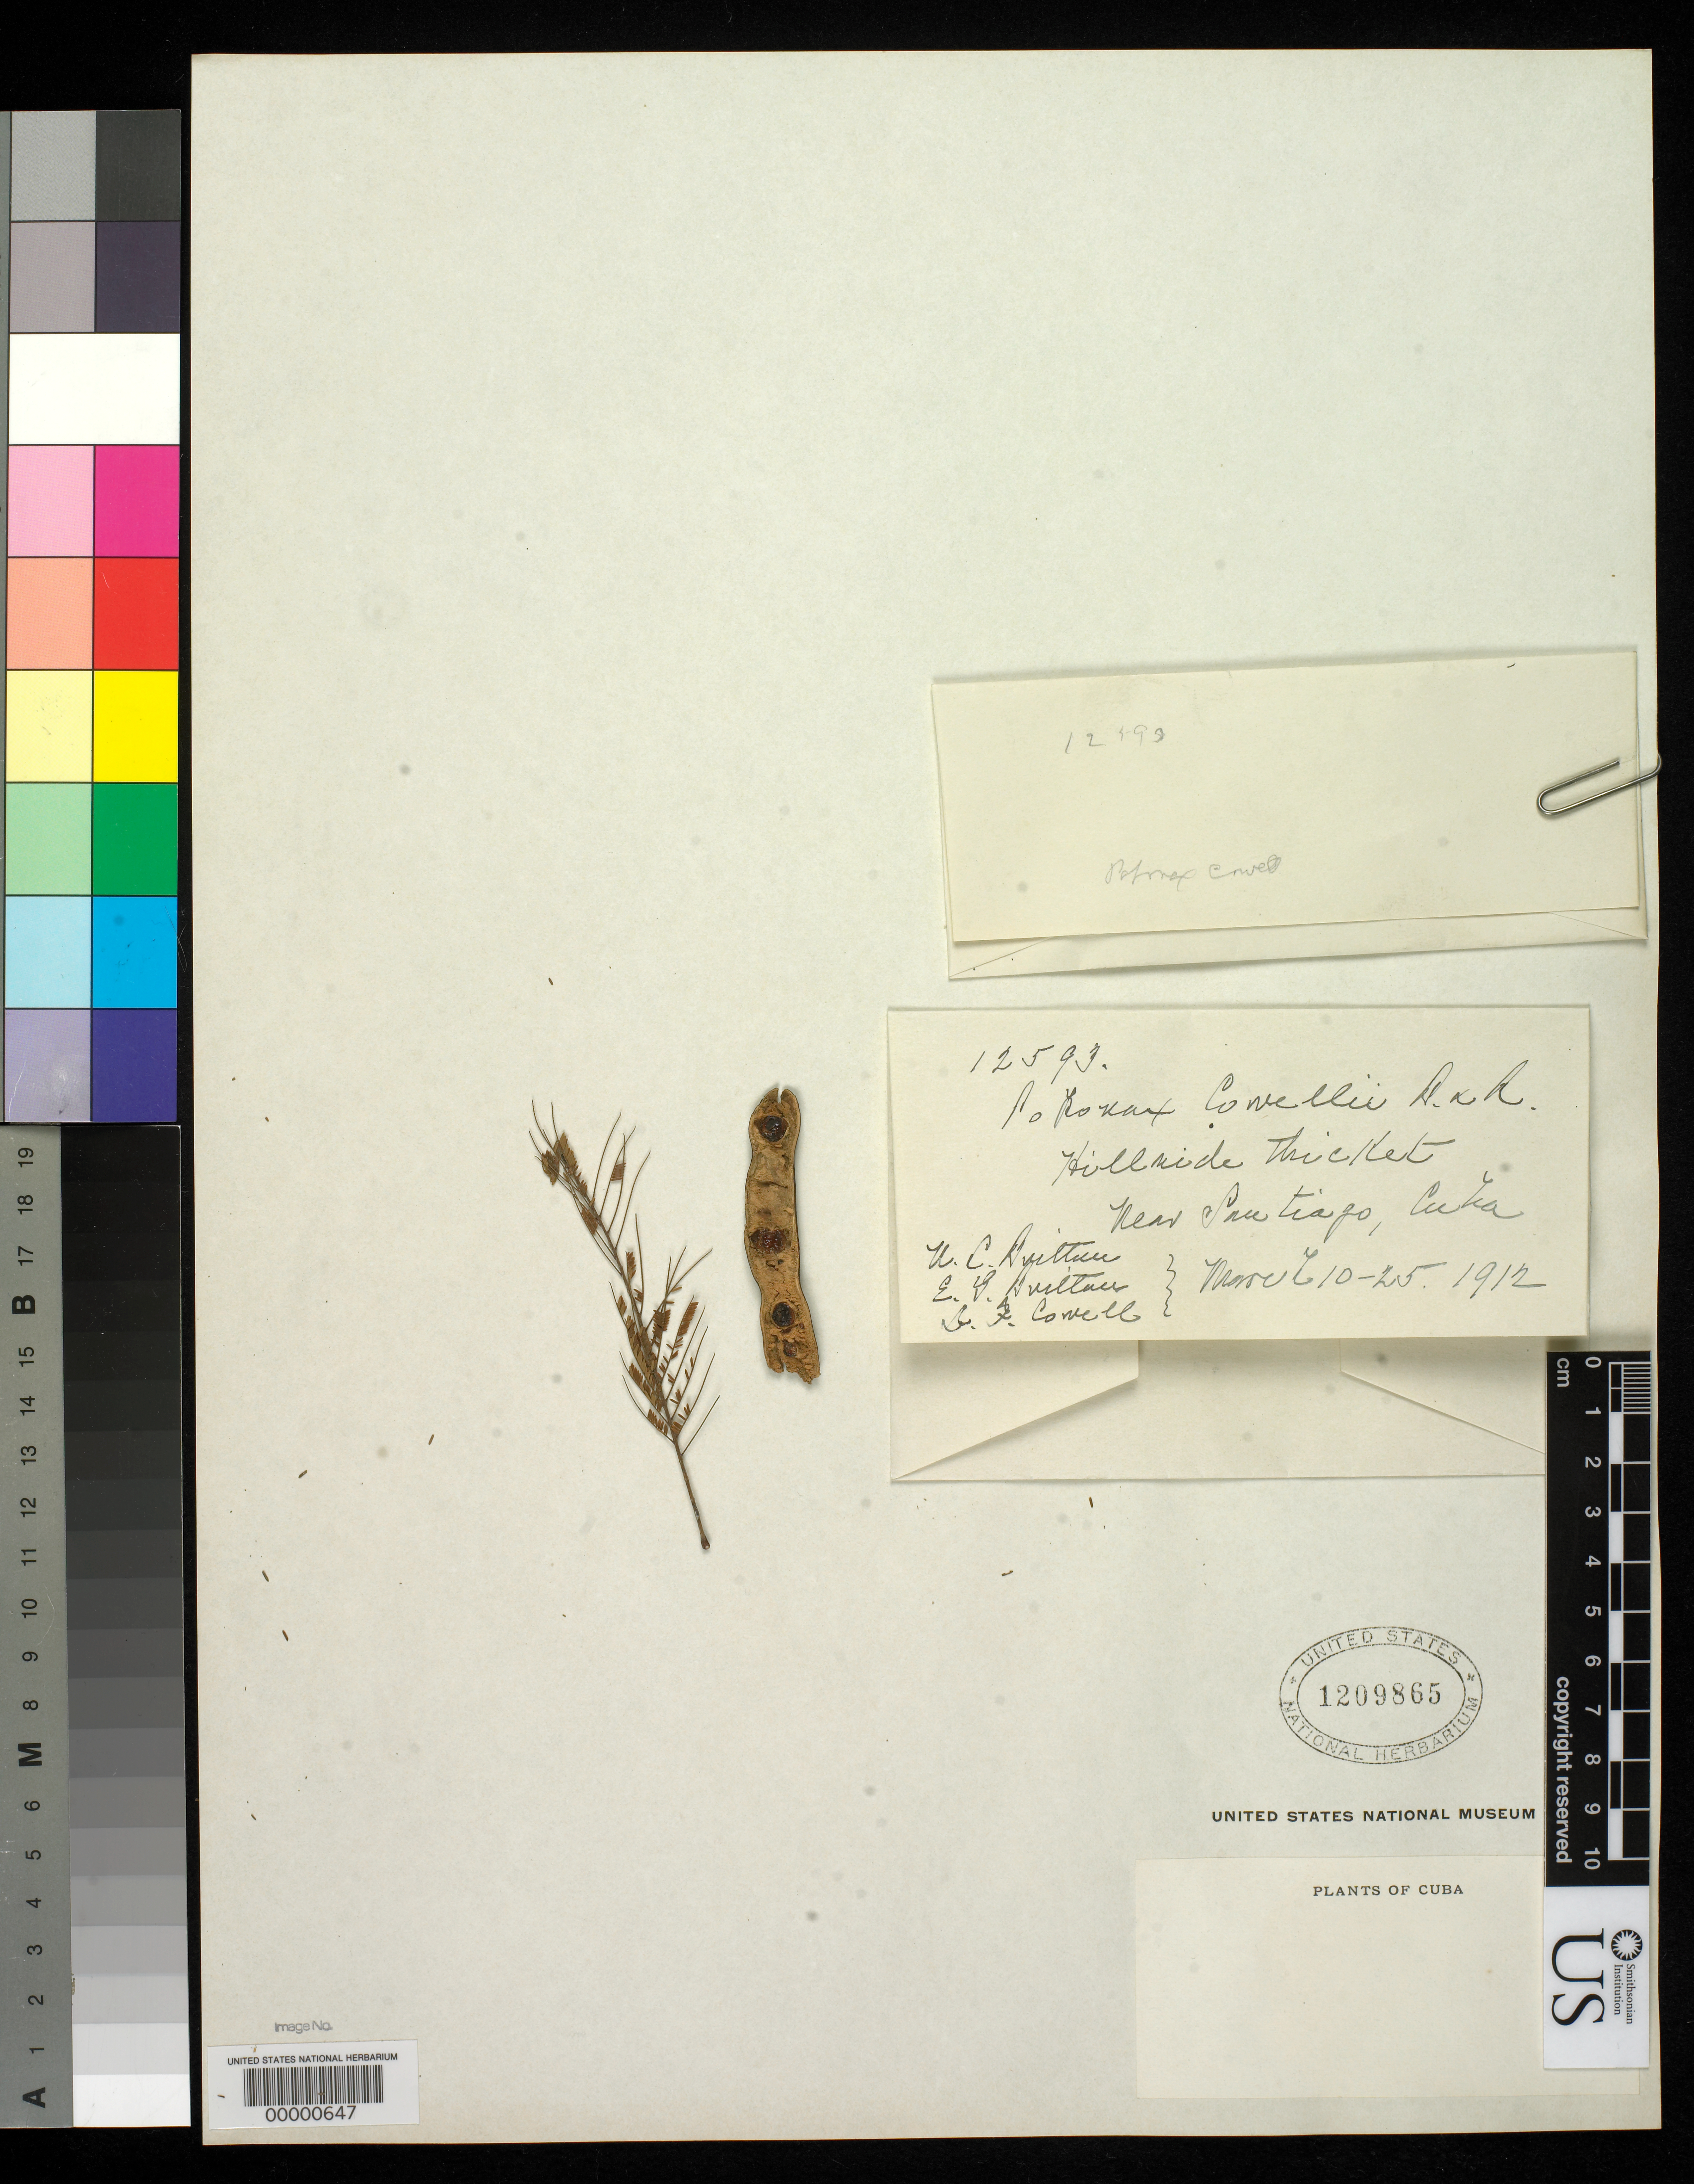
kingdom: Plantae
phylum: Tracheophyta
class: Magnoliopsida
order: Fabales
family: Fabaceae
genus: Poponax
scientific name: Poponax cowellii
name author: Britton & Rose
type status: Type Fragment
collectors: N. Britton, E. G. Britton & J. F. Cowell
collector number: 12593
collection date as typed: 10 Mar 1912 to 25 Mar 1912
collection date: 1912-03-10/1912-03-25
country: Cuba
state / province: Oriente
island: Greater Antilles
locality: Near Santiago.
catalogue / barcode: US 1209865